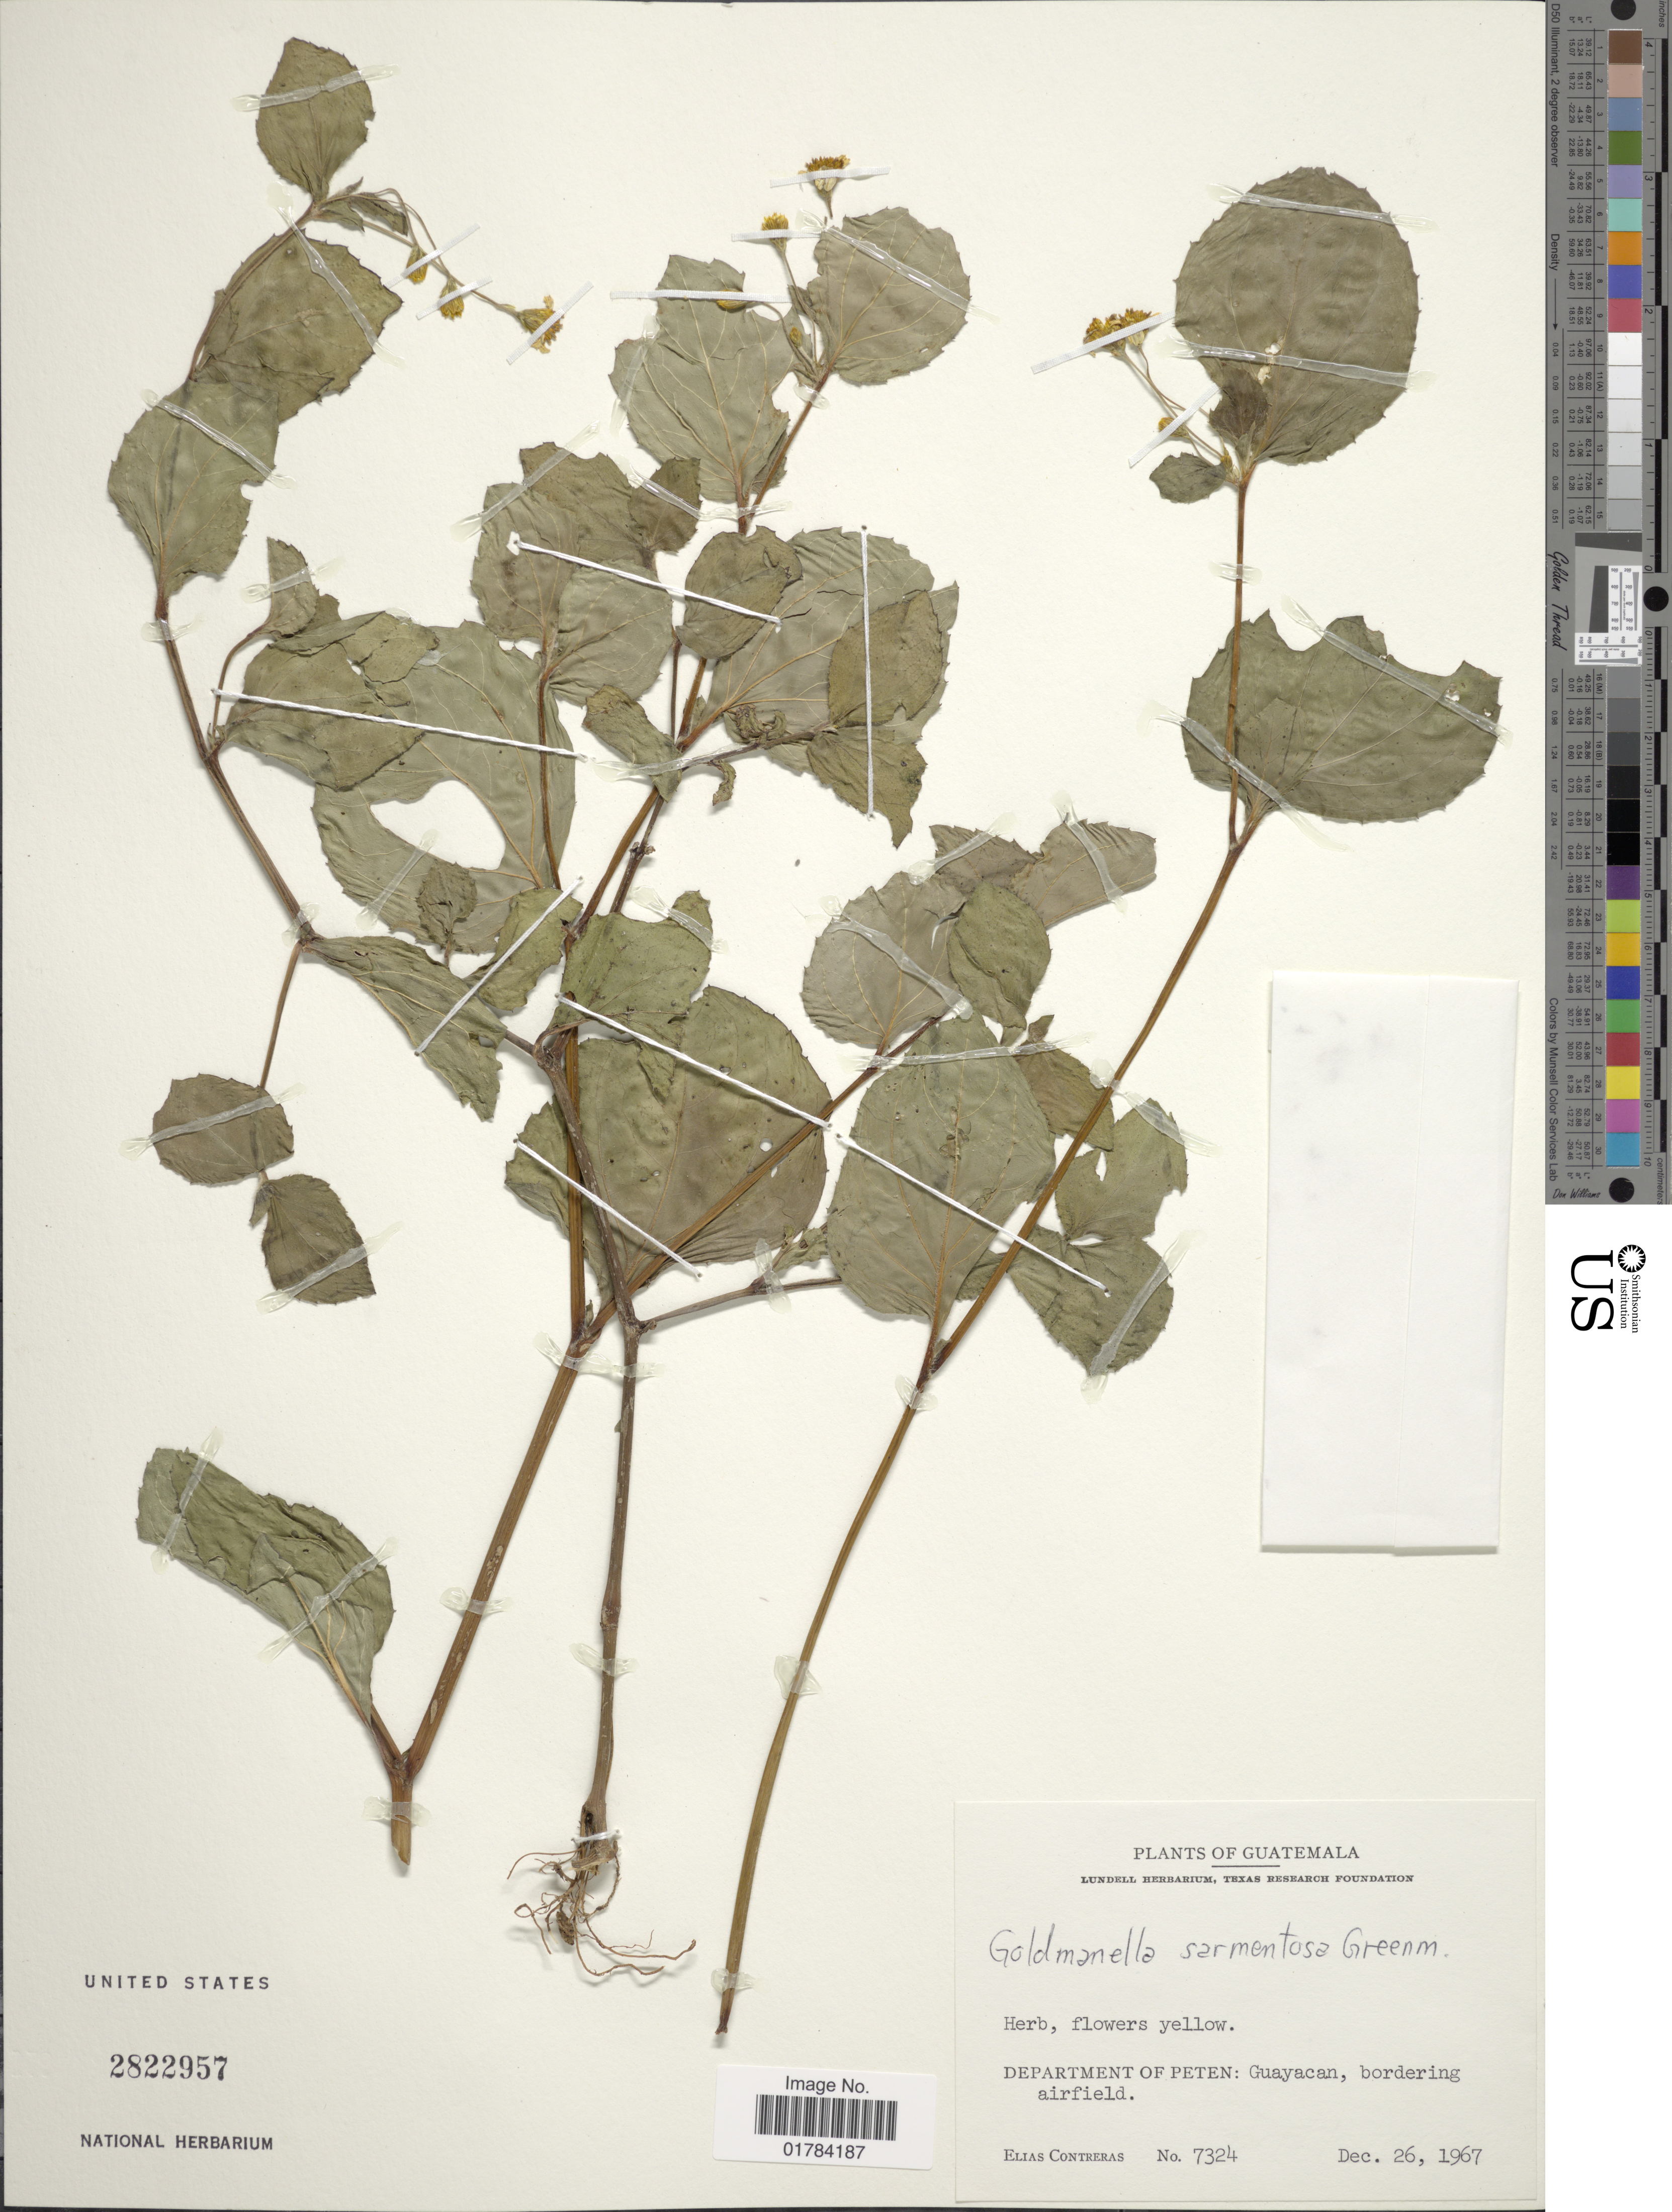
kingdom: Plantae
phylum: Tracheophyta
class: Magnoliopsida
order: Asterales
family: Asteraceae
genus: Goldmanella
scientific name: Goldmanella sarmentosa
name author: Greenm.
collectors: E. Contreras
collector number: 7324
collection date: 1967-12-26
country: Guatemala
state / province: El Petén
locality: Guayacan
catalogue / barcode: US 2822957